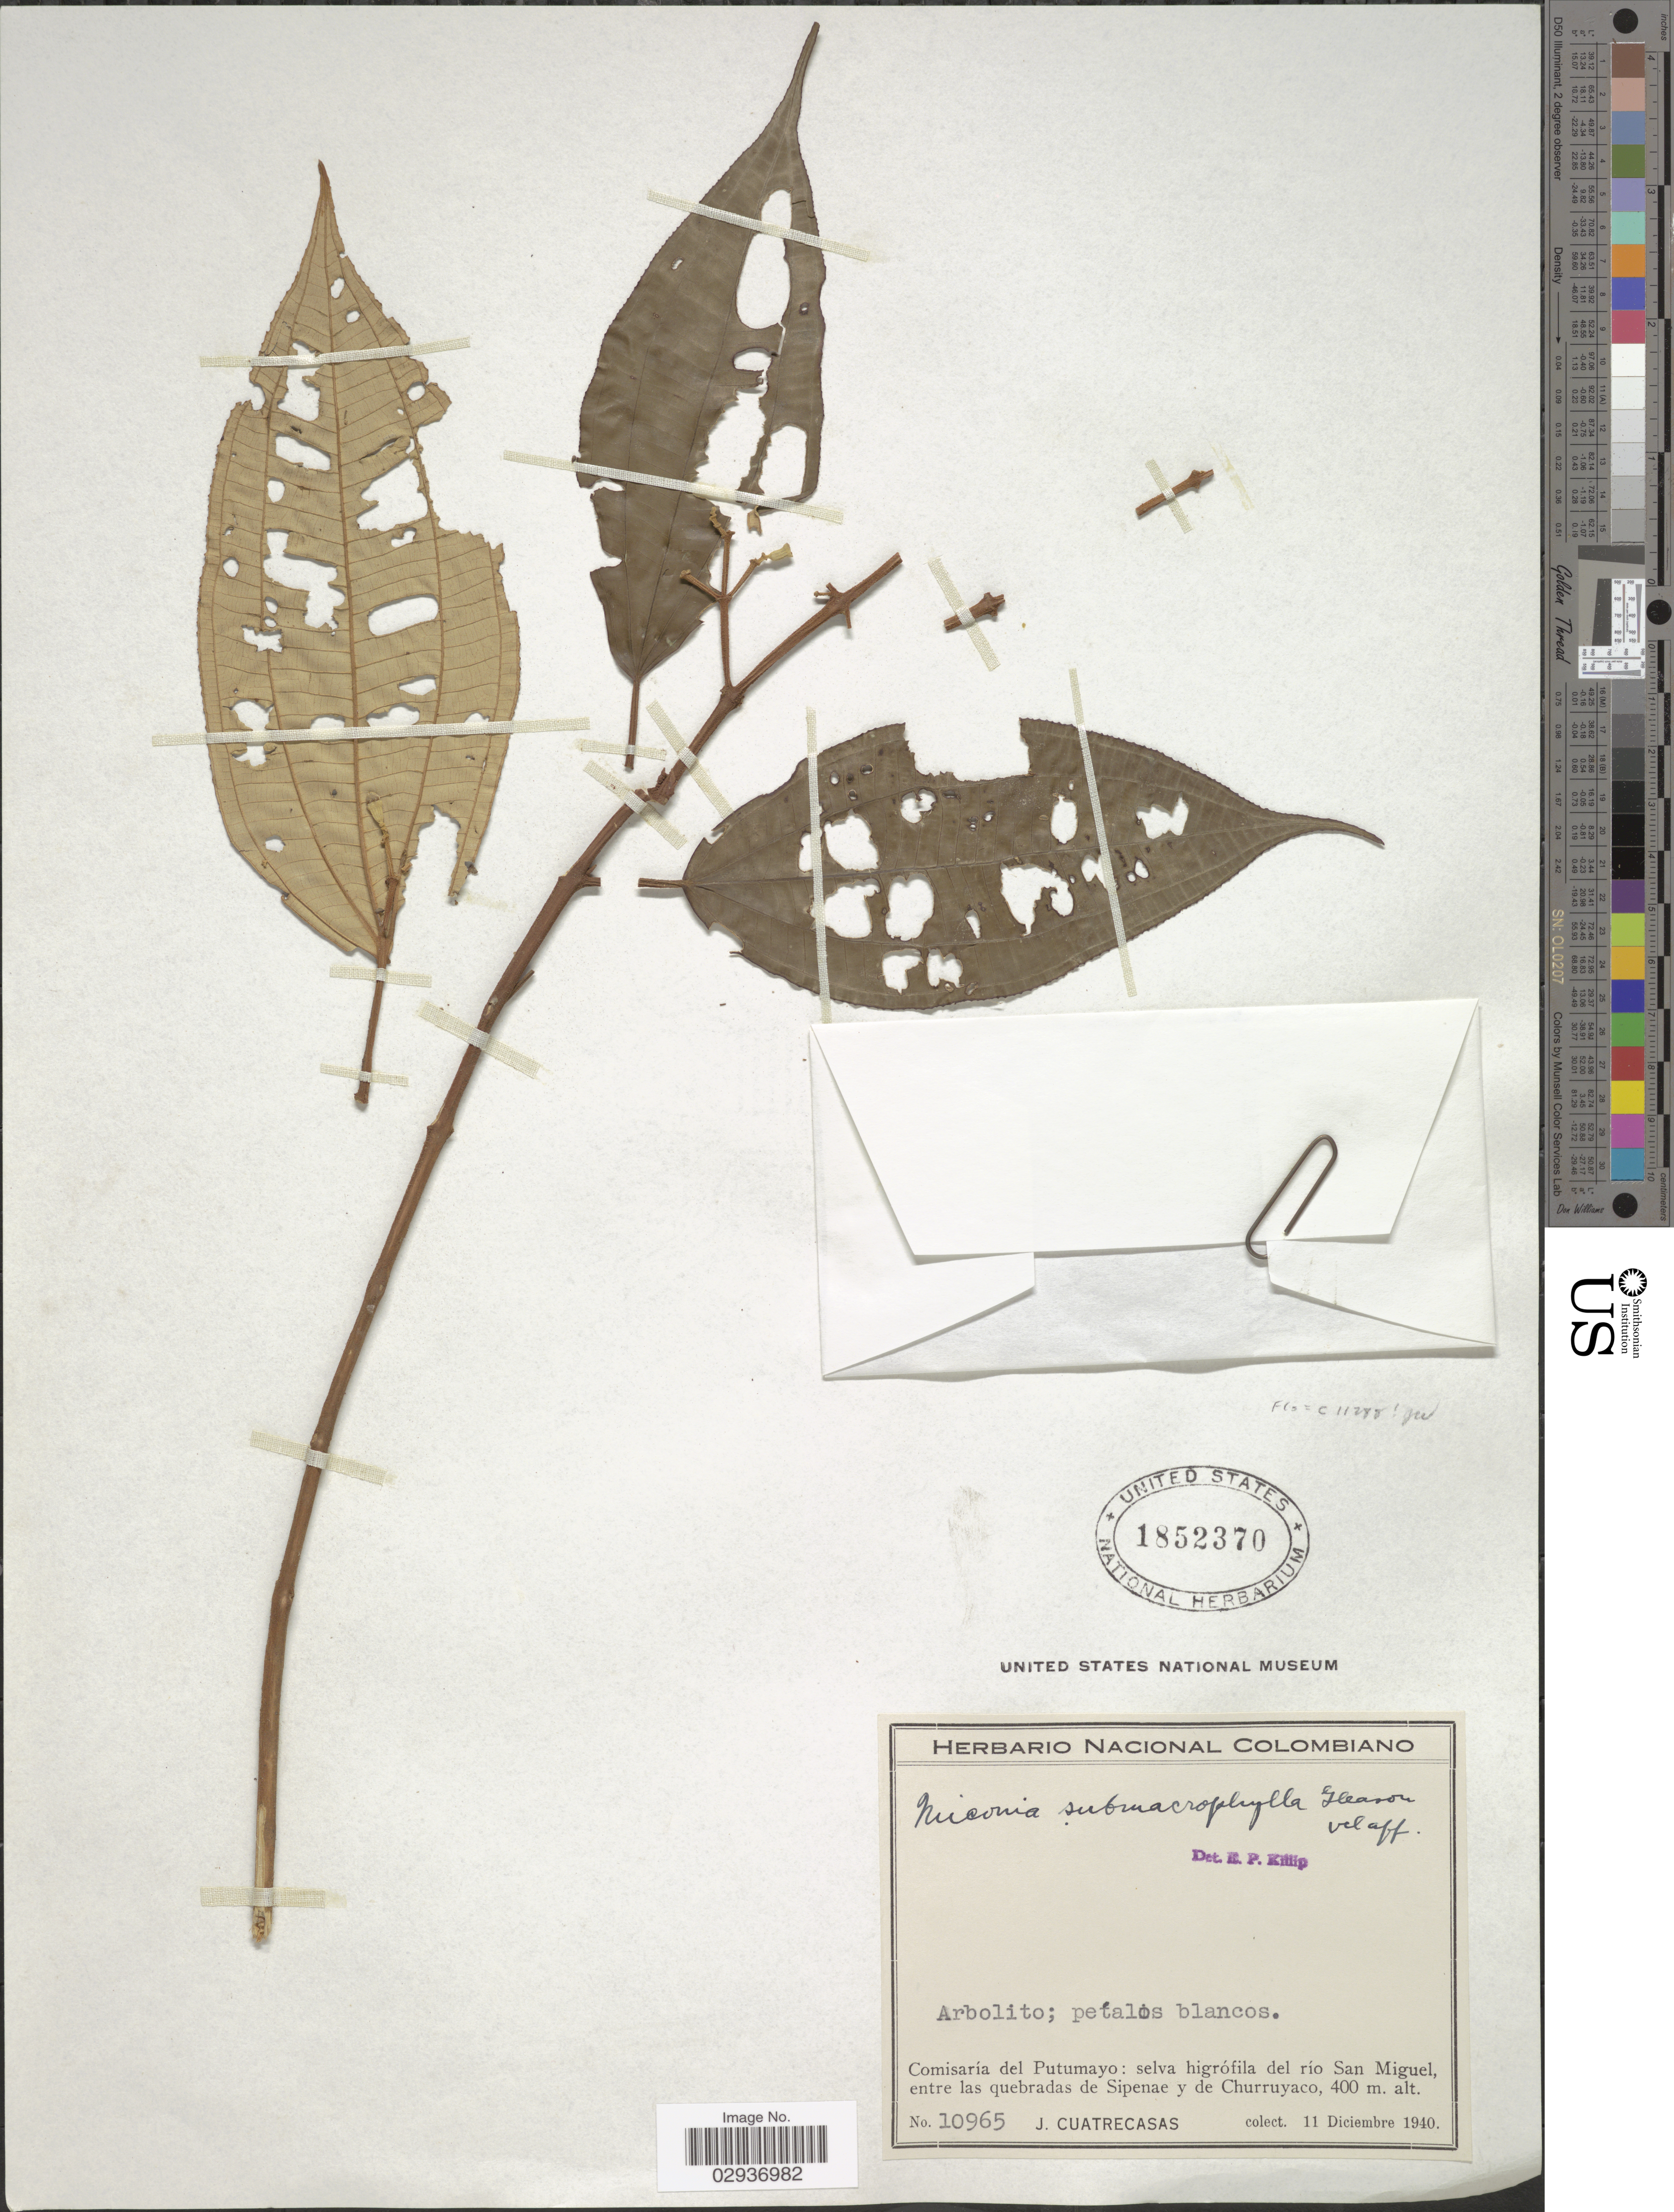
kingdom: Plantae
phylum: Tracheophyta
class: Magnoliopsida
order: Myrtales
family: Melastomataceae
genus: Miconia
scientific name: Miconia bubalina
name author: Naudin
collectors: J. Cuatrecasas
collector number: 10965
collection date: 1940-12-11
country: Colombia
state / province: Putumayo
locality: Comisaría del Putumayo: selva higrófila del río San Miguel, entre las quebradas de Sipenae y de Churruyaco.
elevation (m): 400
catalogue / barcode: US 1852370